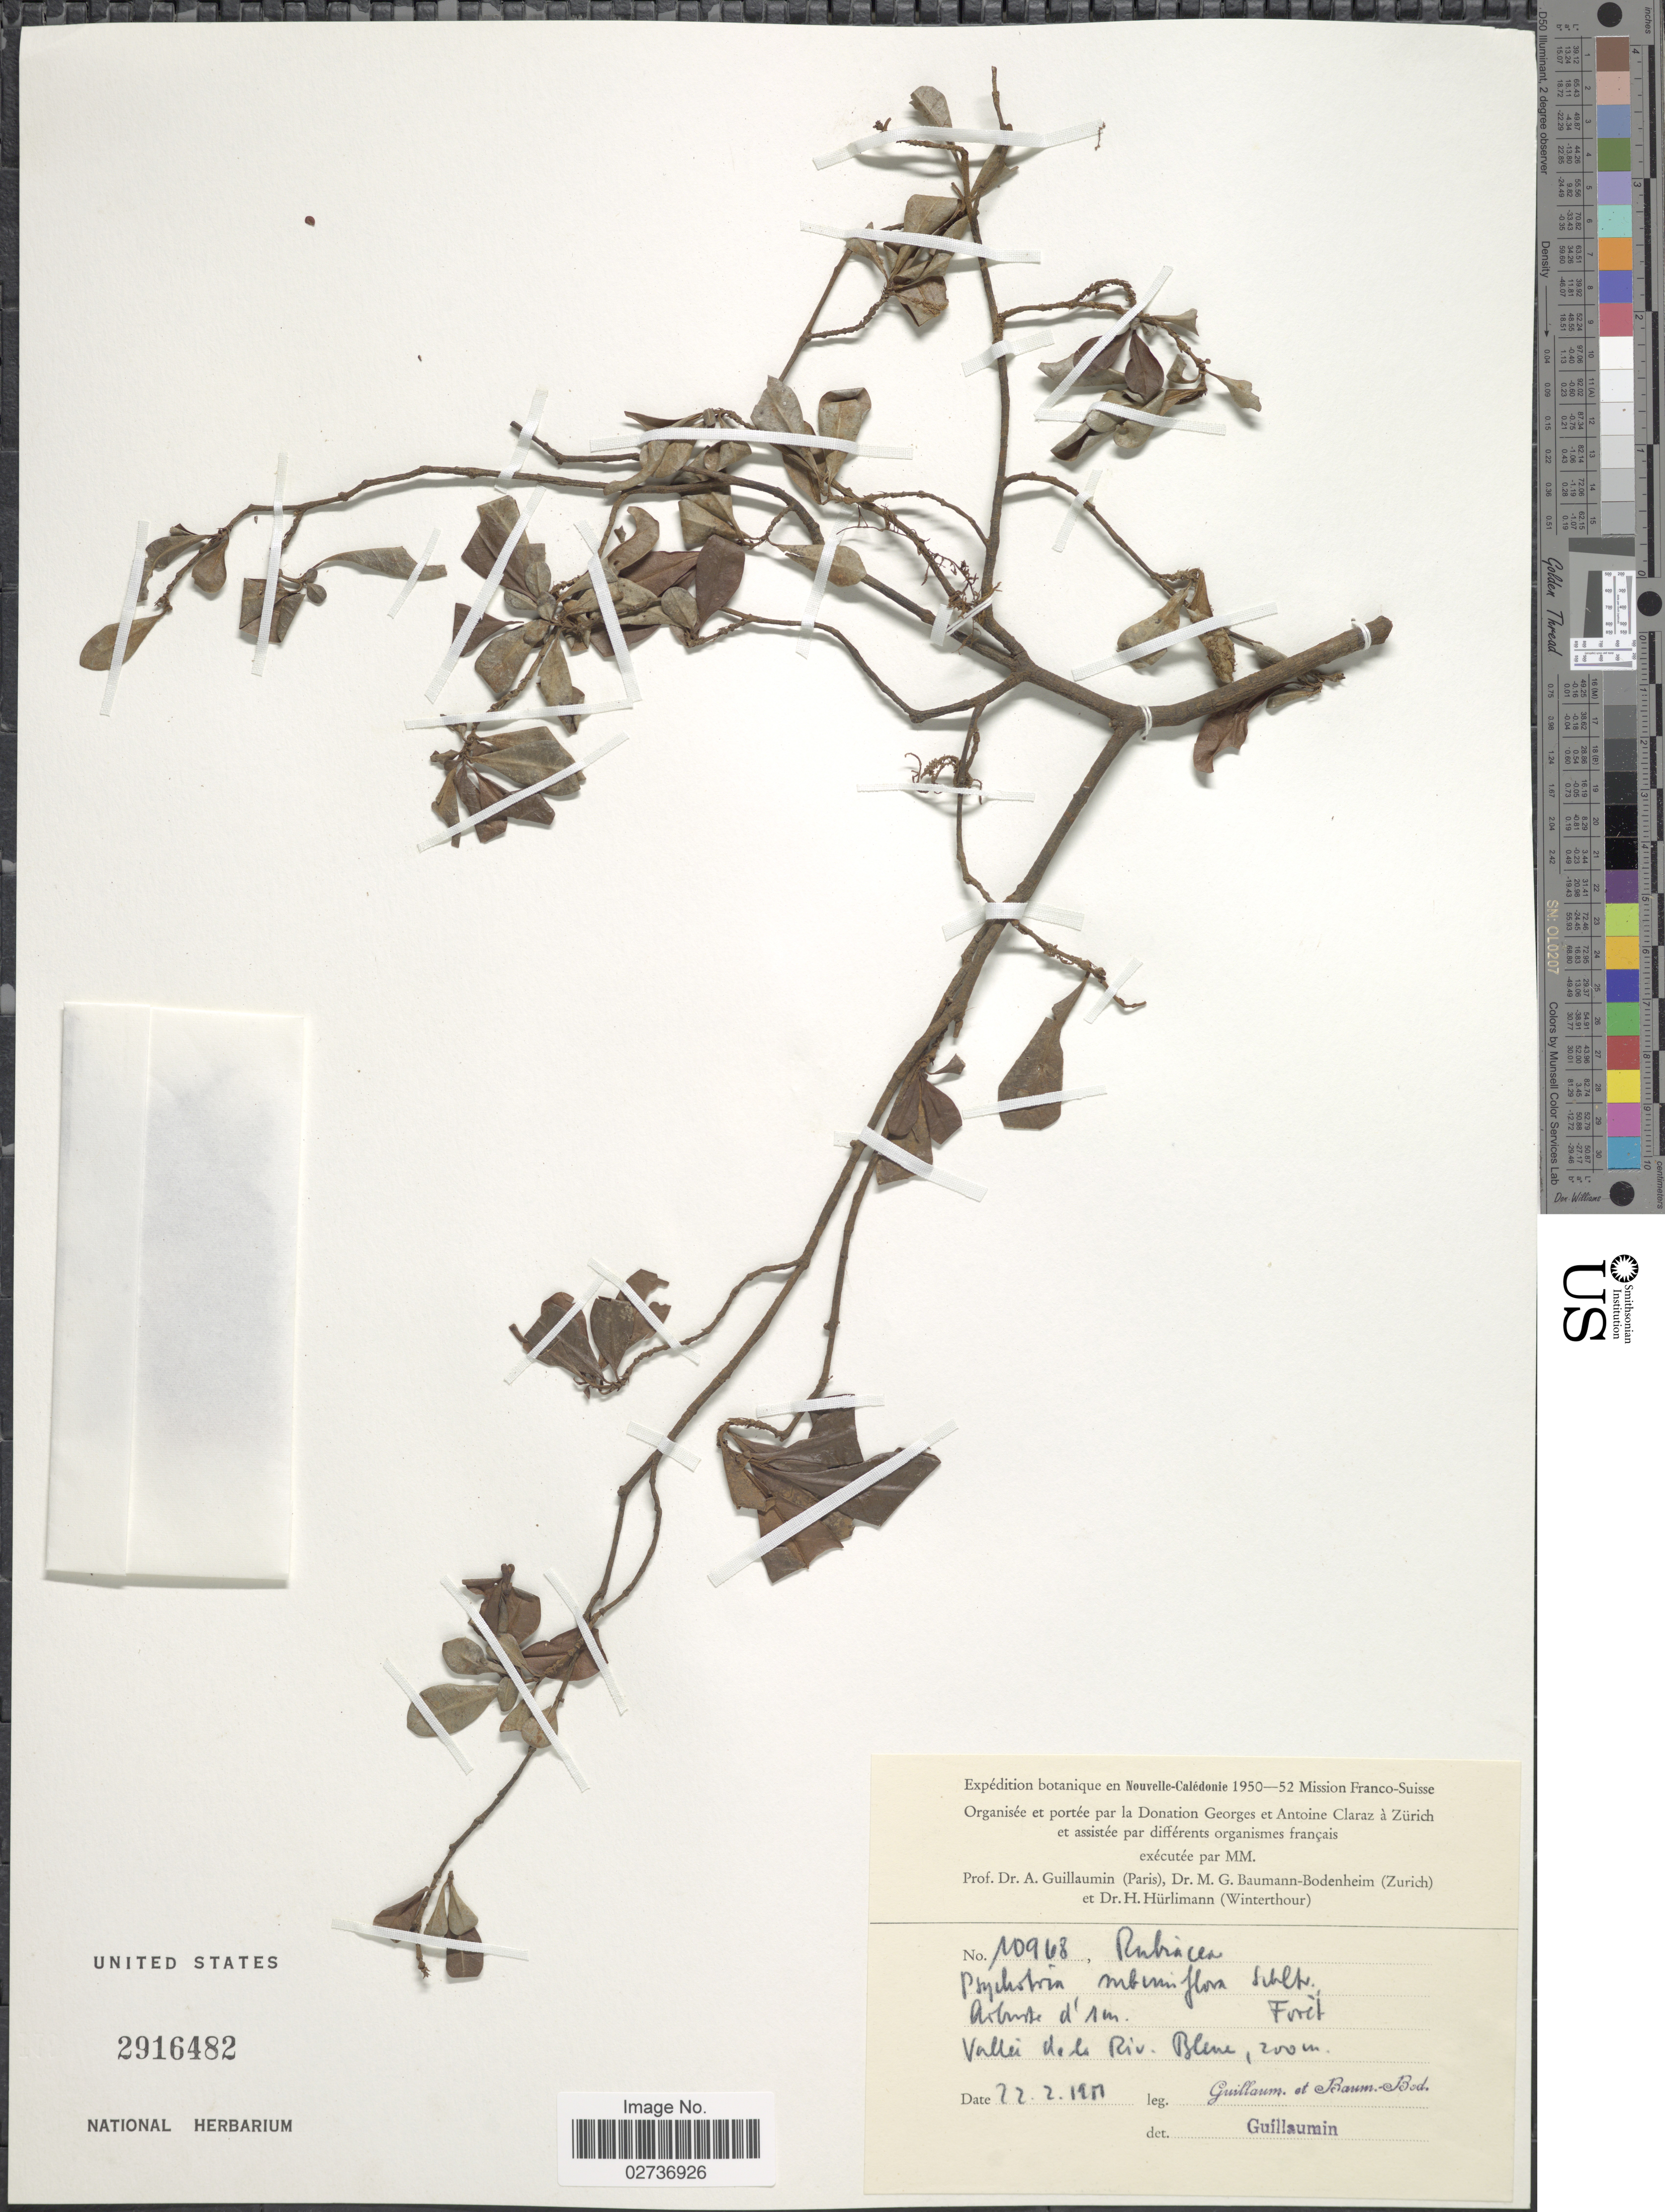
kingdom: Plantae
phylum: Tracheophyta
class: Magnoliopsida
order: Gentianales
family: Rubiaceae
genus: Psychotria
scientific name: Psychotria subuniflora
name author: (Baill.) Schltr.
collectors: A. Guillaumin & M. G. Baumann-Bodenheim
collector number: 10968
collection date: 1951-02-22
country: New Caledonia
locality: Vallee de la Riv. Blene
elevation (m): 200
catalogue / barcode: US 2916482